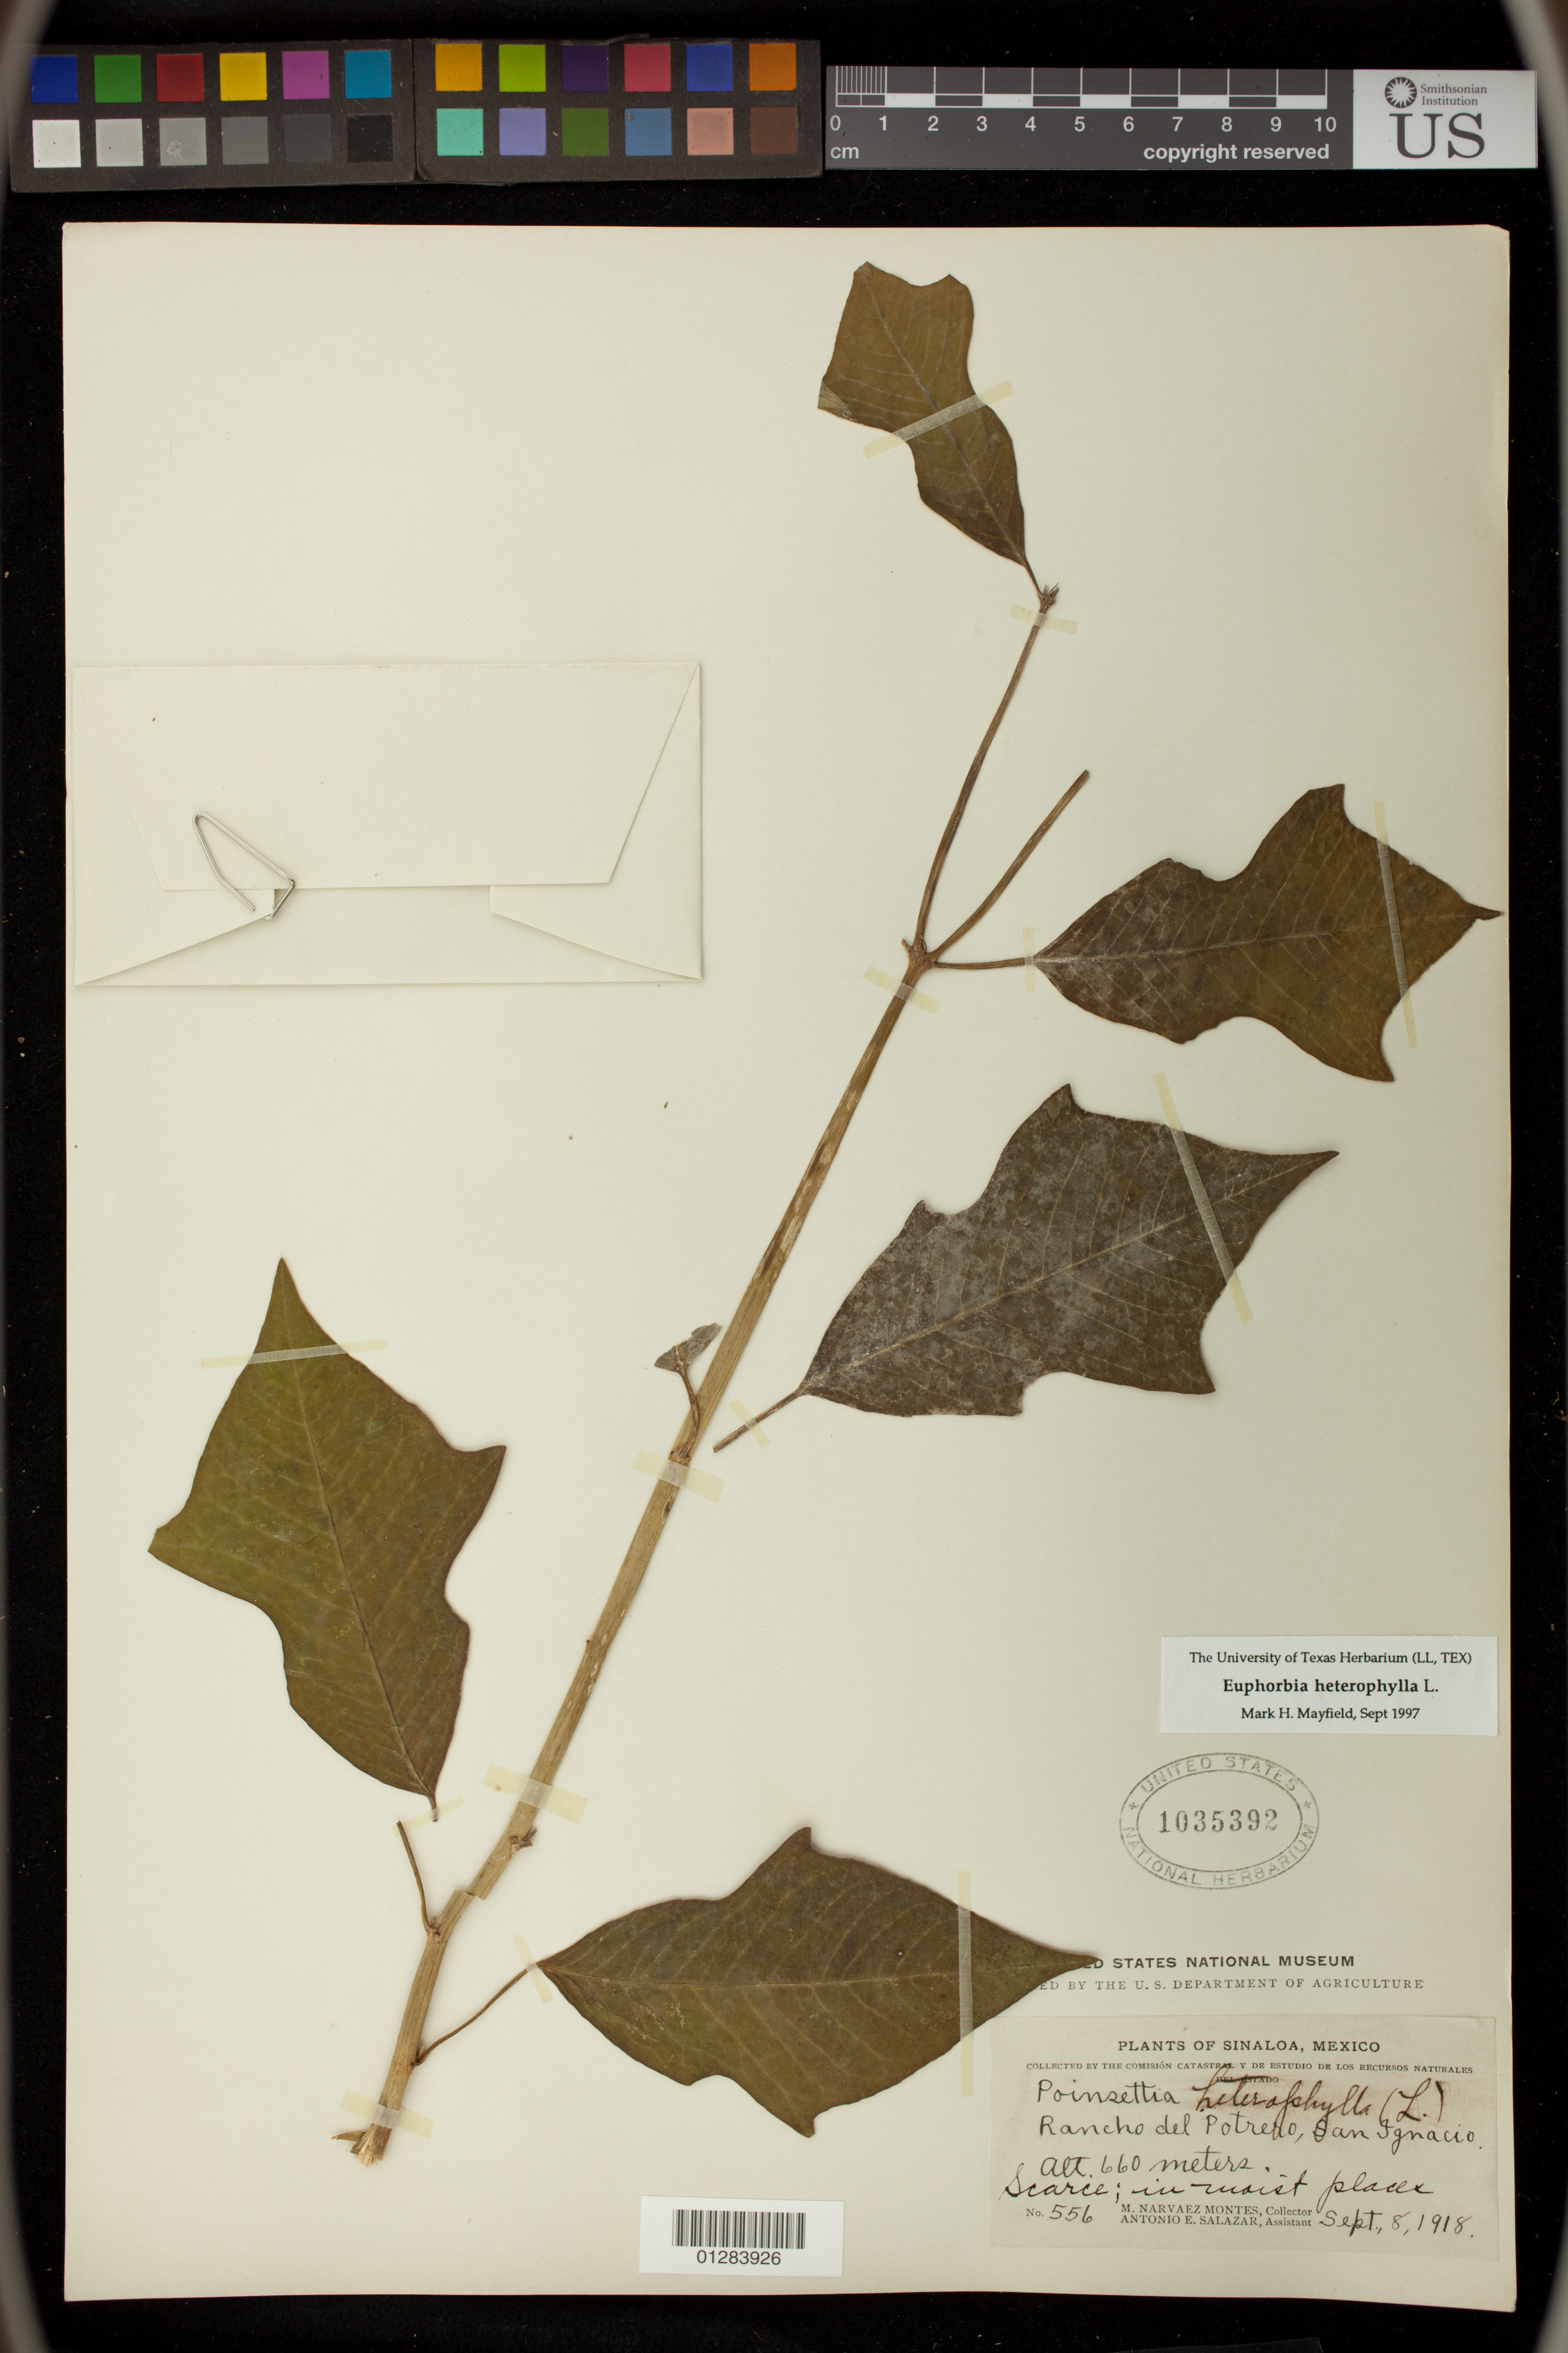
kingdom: Plantae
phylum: Tracheophyta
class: Magnoliopsida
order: Malpighiales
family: Euphorbiaceae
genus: Euphorbia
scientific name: Euphorbia heterophylla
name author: L.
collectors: M. Montes & A. E. Salazar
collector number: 556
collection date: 1918-09-08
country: Mexico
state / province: Sinaloa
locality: Rancho del Potrero, San Ignacio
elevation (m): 660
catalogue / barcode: US 1035392